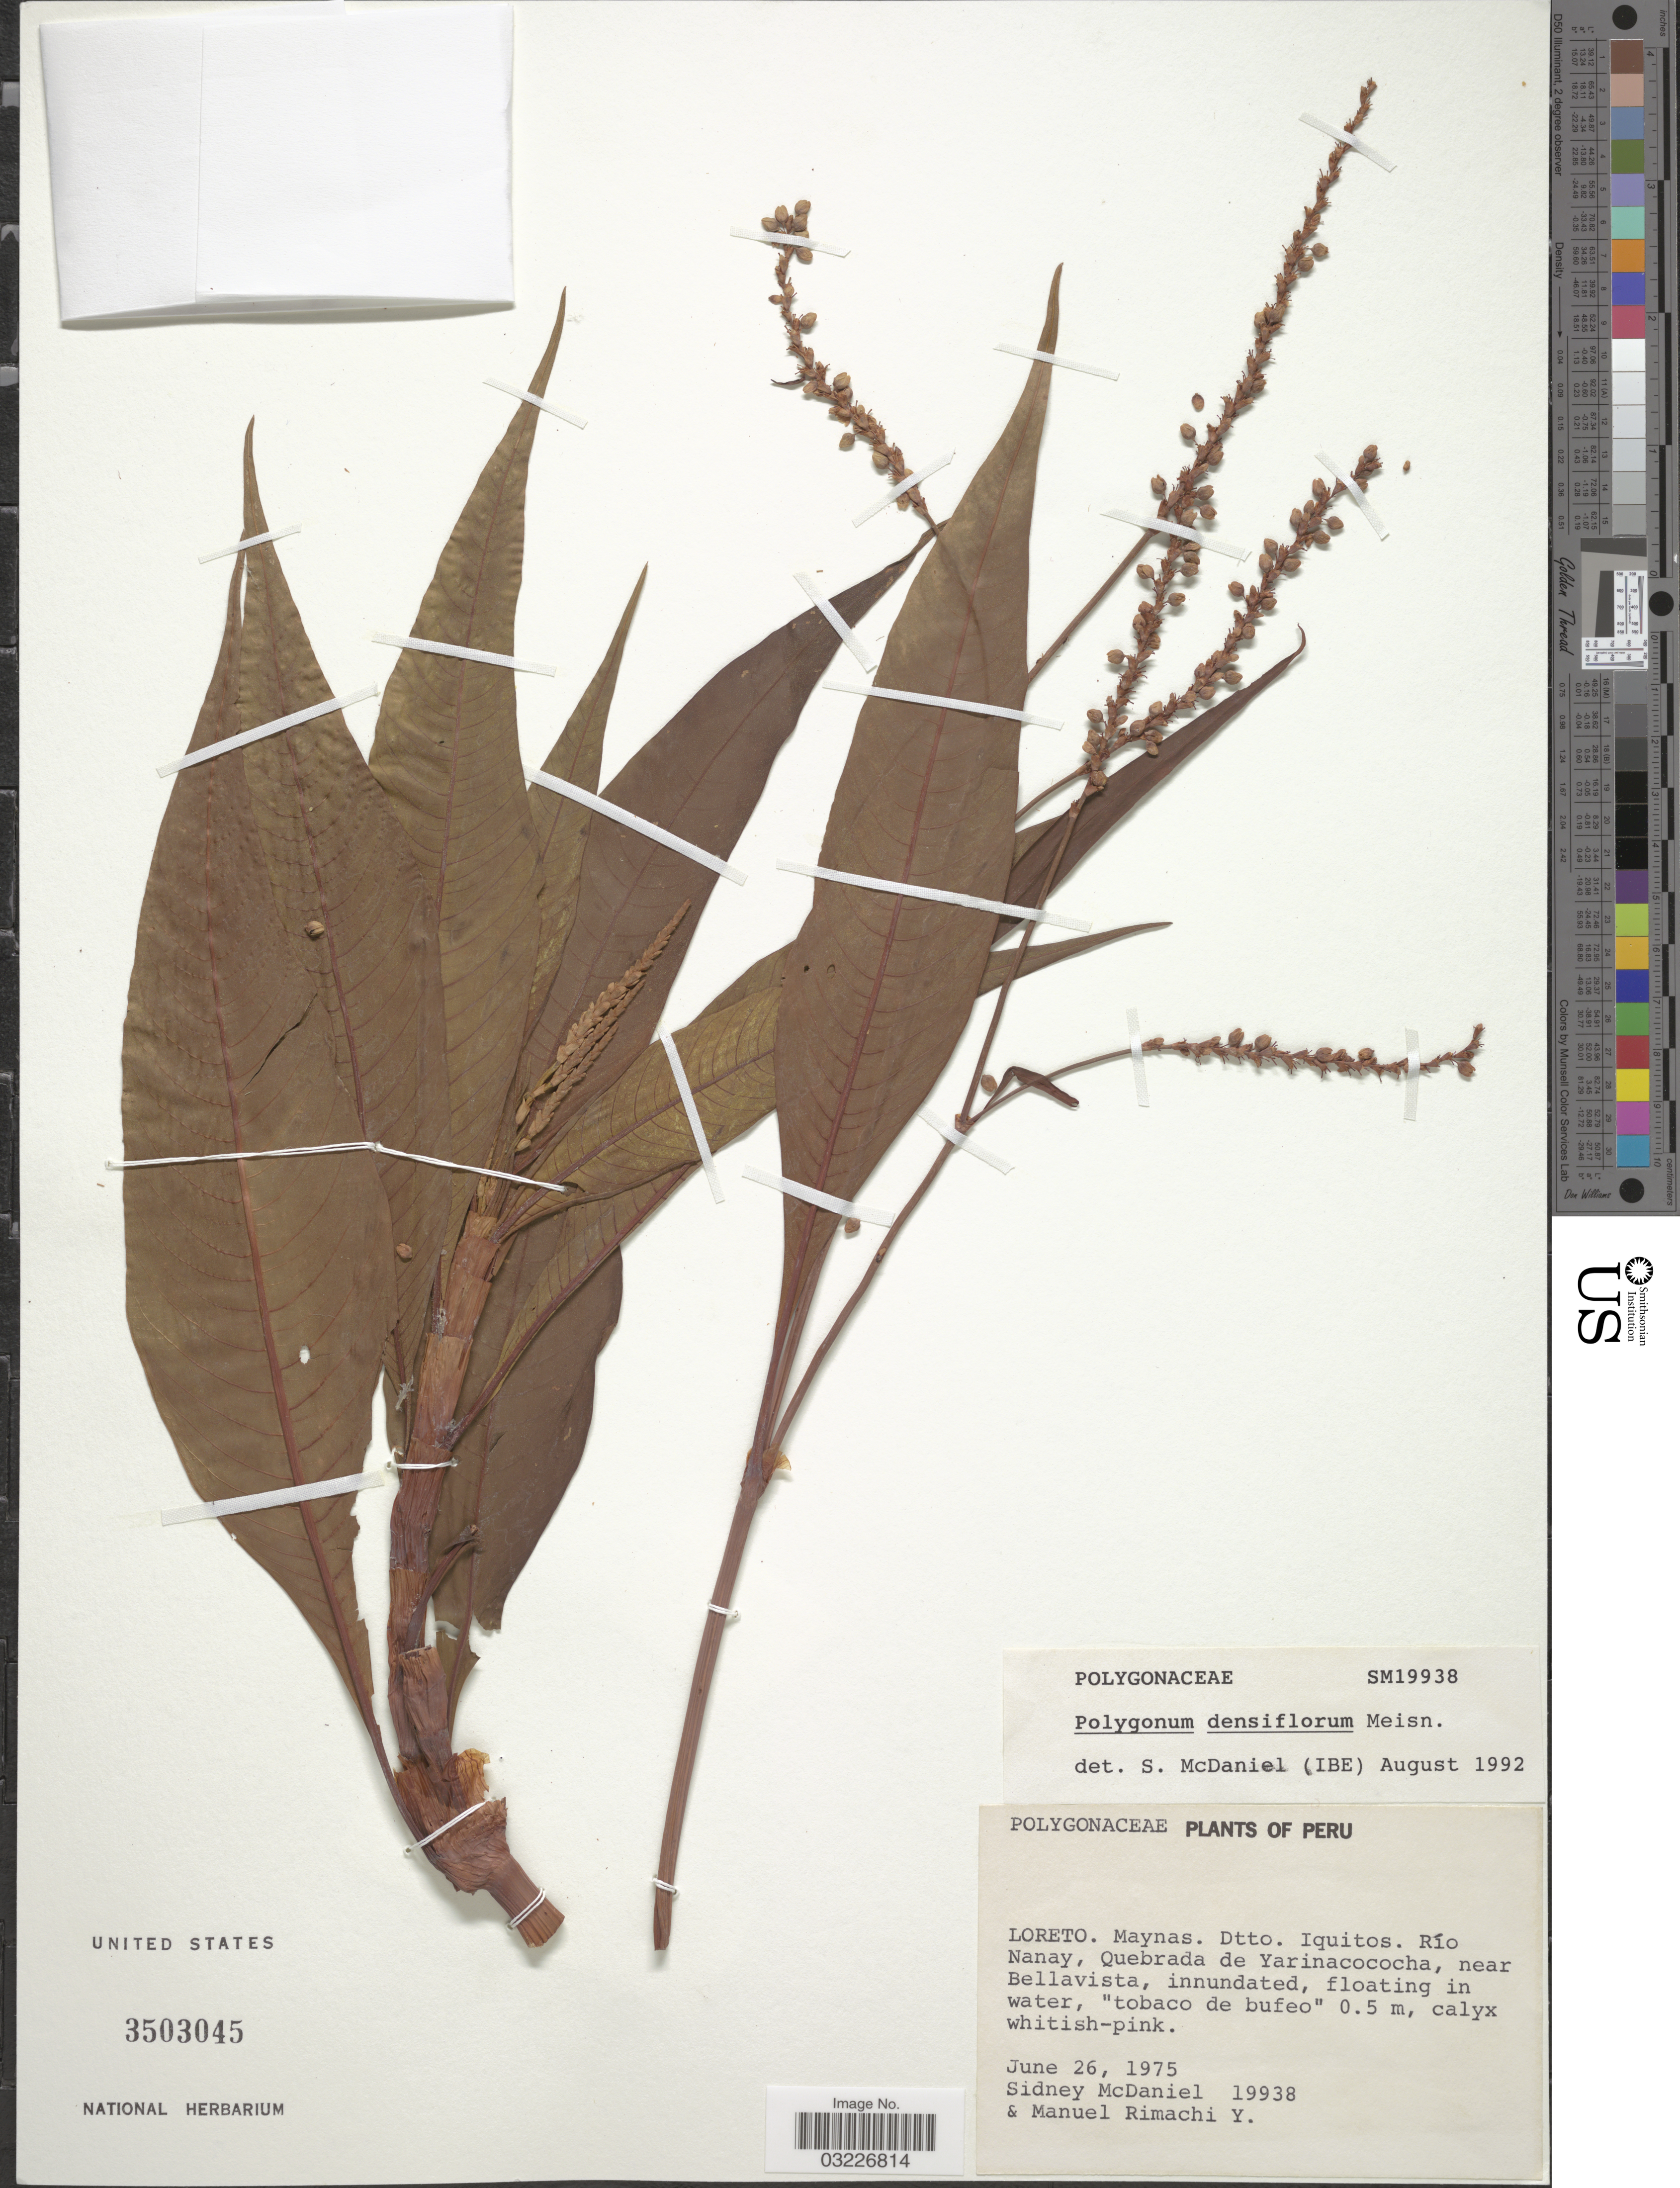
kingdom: Plantae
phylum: Tracheophyta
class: Magnoliopsida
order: Caryophyllales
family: Polygonaceae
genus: Persicaria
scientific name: Persicaria sp.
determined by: Atha, D. E.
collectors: S. McDaniel & M. Rimachi Y.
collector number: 19938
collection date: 1975-06-26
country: Peru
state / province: Loreto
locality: Maynas. Dtto. Iquitos. Río Nanay, Quebrada de Yarinacococha, near Bellavista.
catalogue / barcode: US 3503045